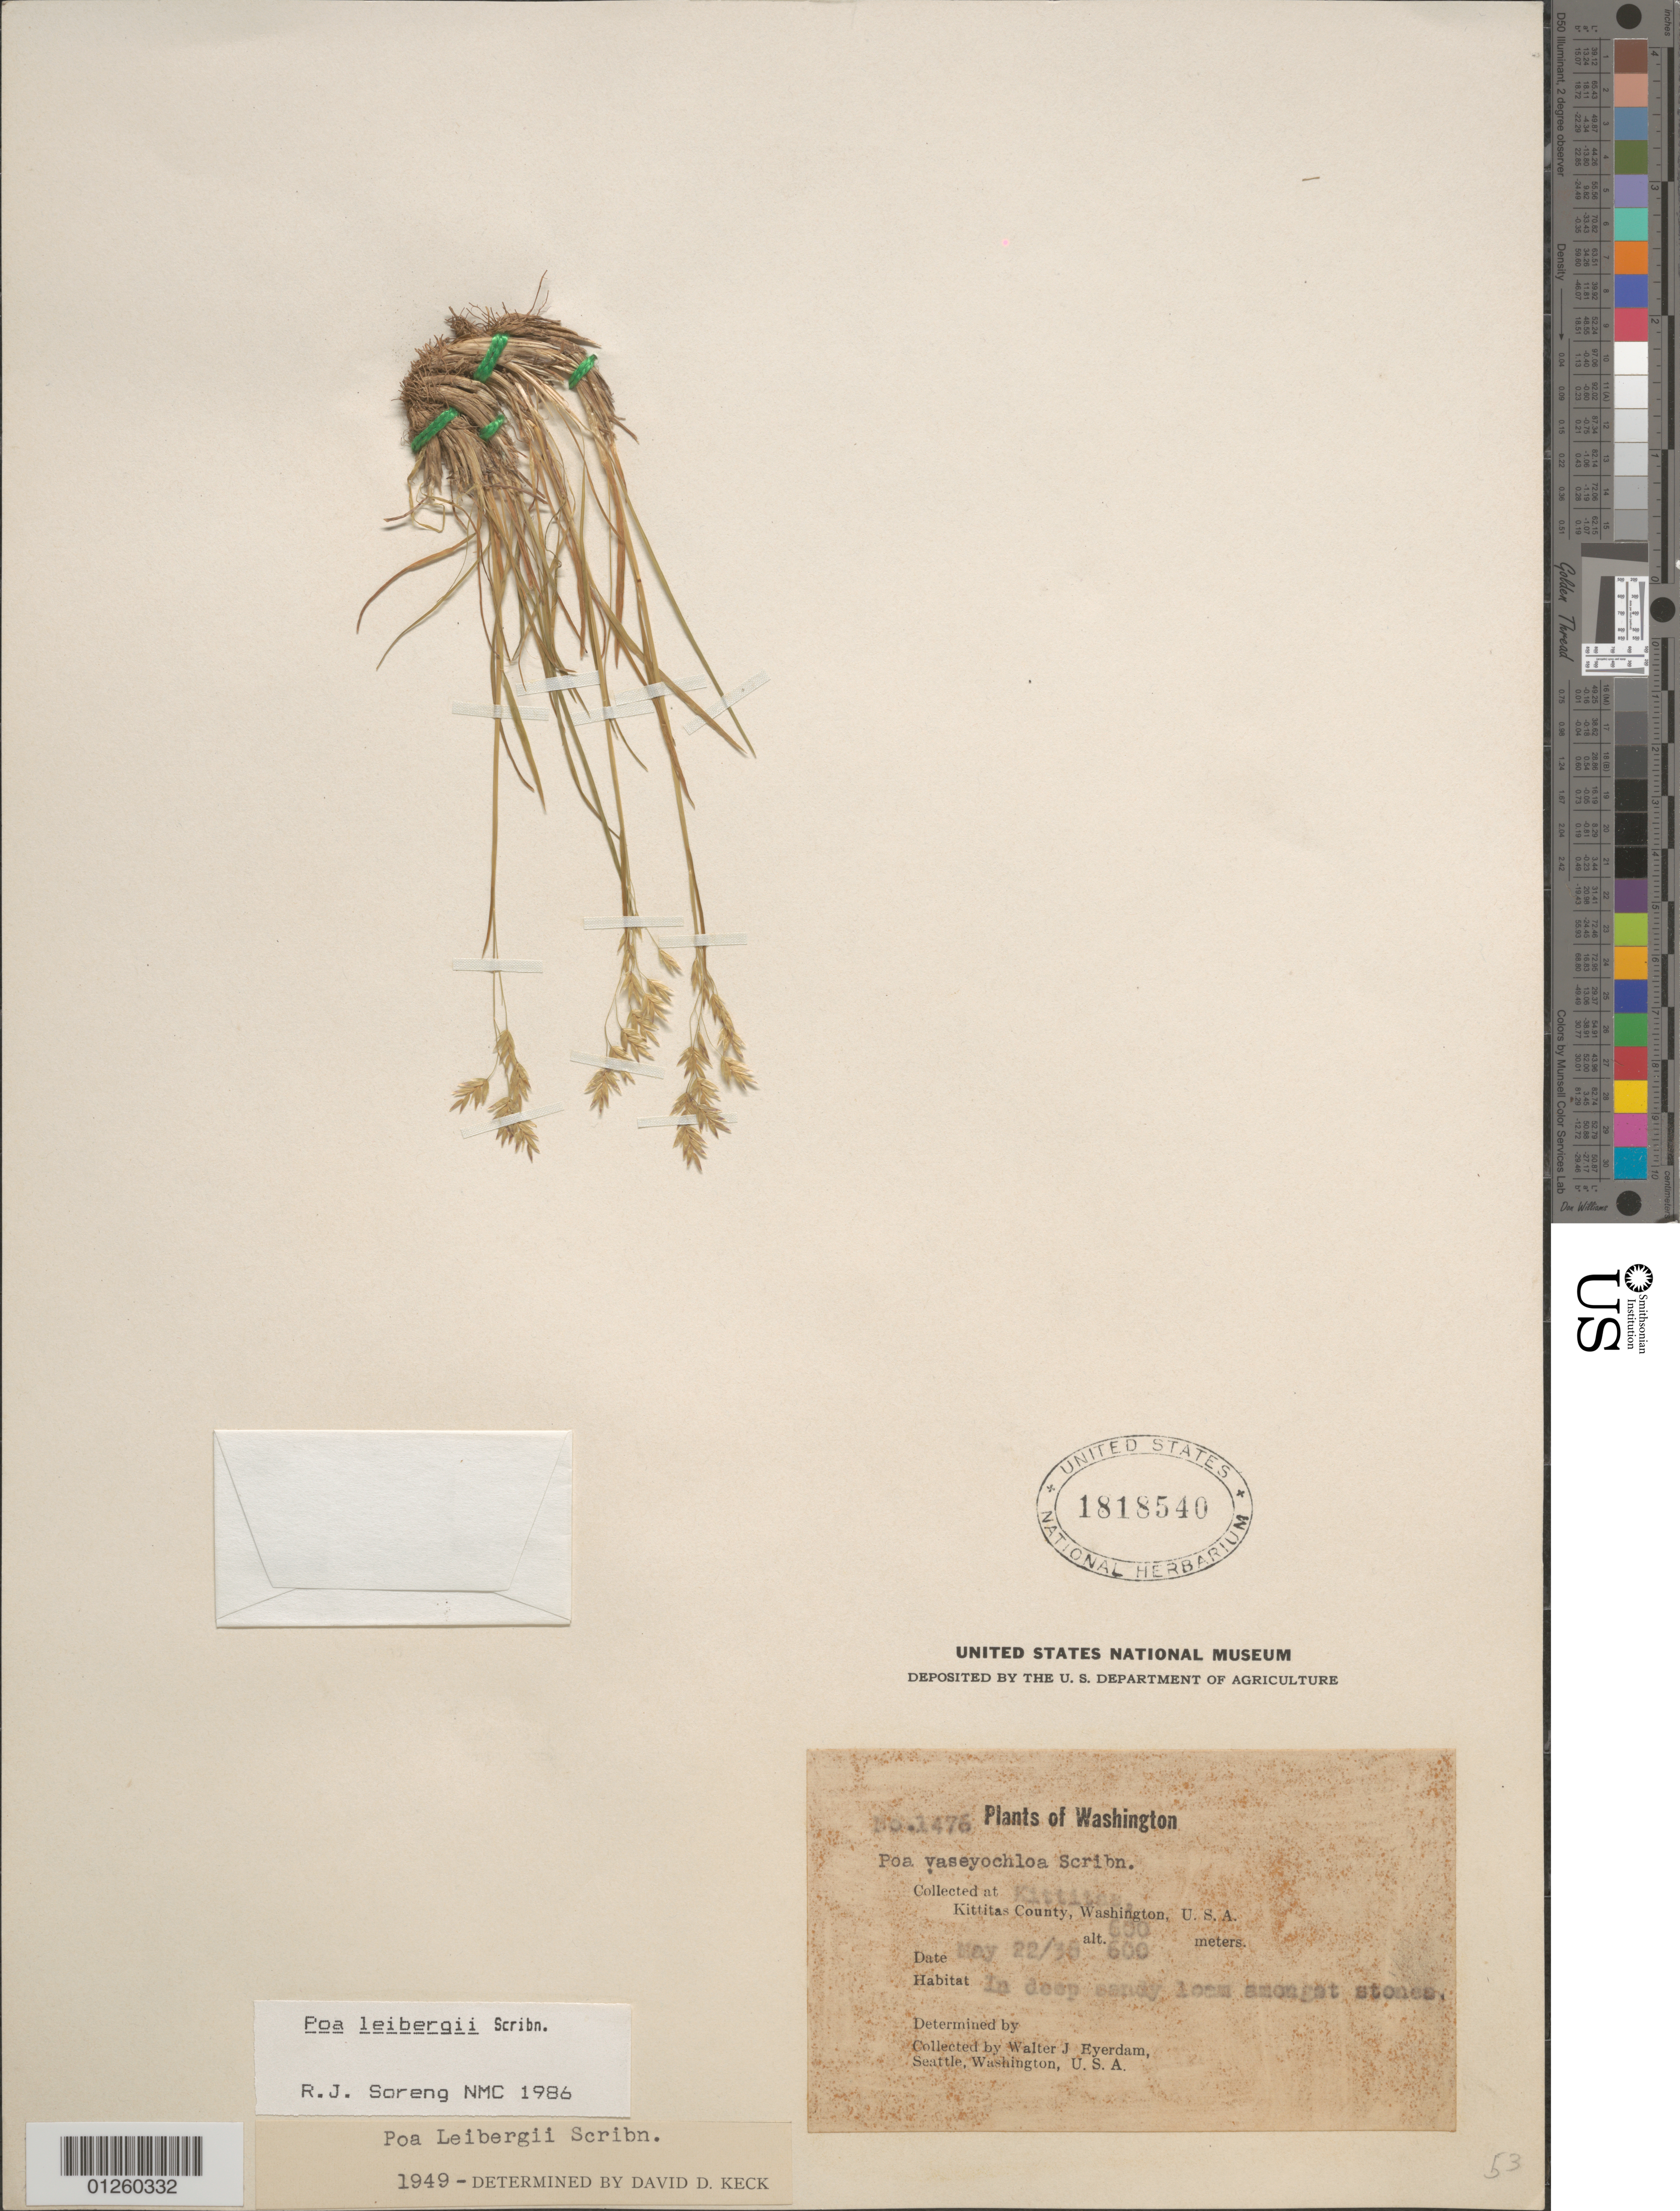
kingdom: Plantae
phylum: Tracheophyta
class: Liliopsida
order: Poales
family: Poaceae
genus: Poa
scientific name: Poa leibergii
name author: Scribn.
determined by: Soreng, Robert J., Research Associate (BOT), Smithsonian Institution - National Museum of Natural History (UNITED STATES)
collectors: W. J. Eyerdam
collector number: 1476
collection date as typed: May 22/36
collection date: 1936-05-22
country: United States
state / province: Washington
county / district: Kittitas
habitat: In deep sandy loam among at stones.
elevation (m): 600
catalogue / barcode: US 1818540